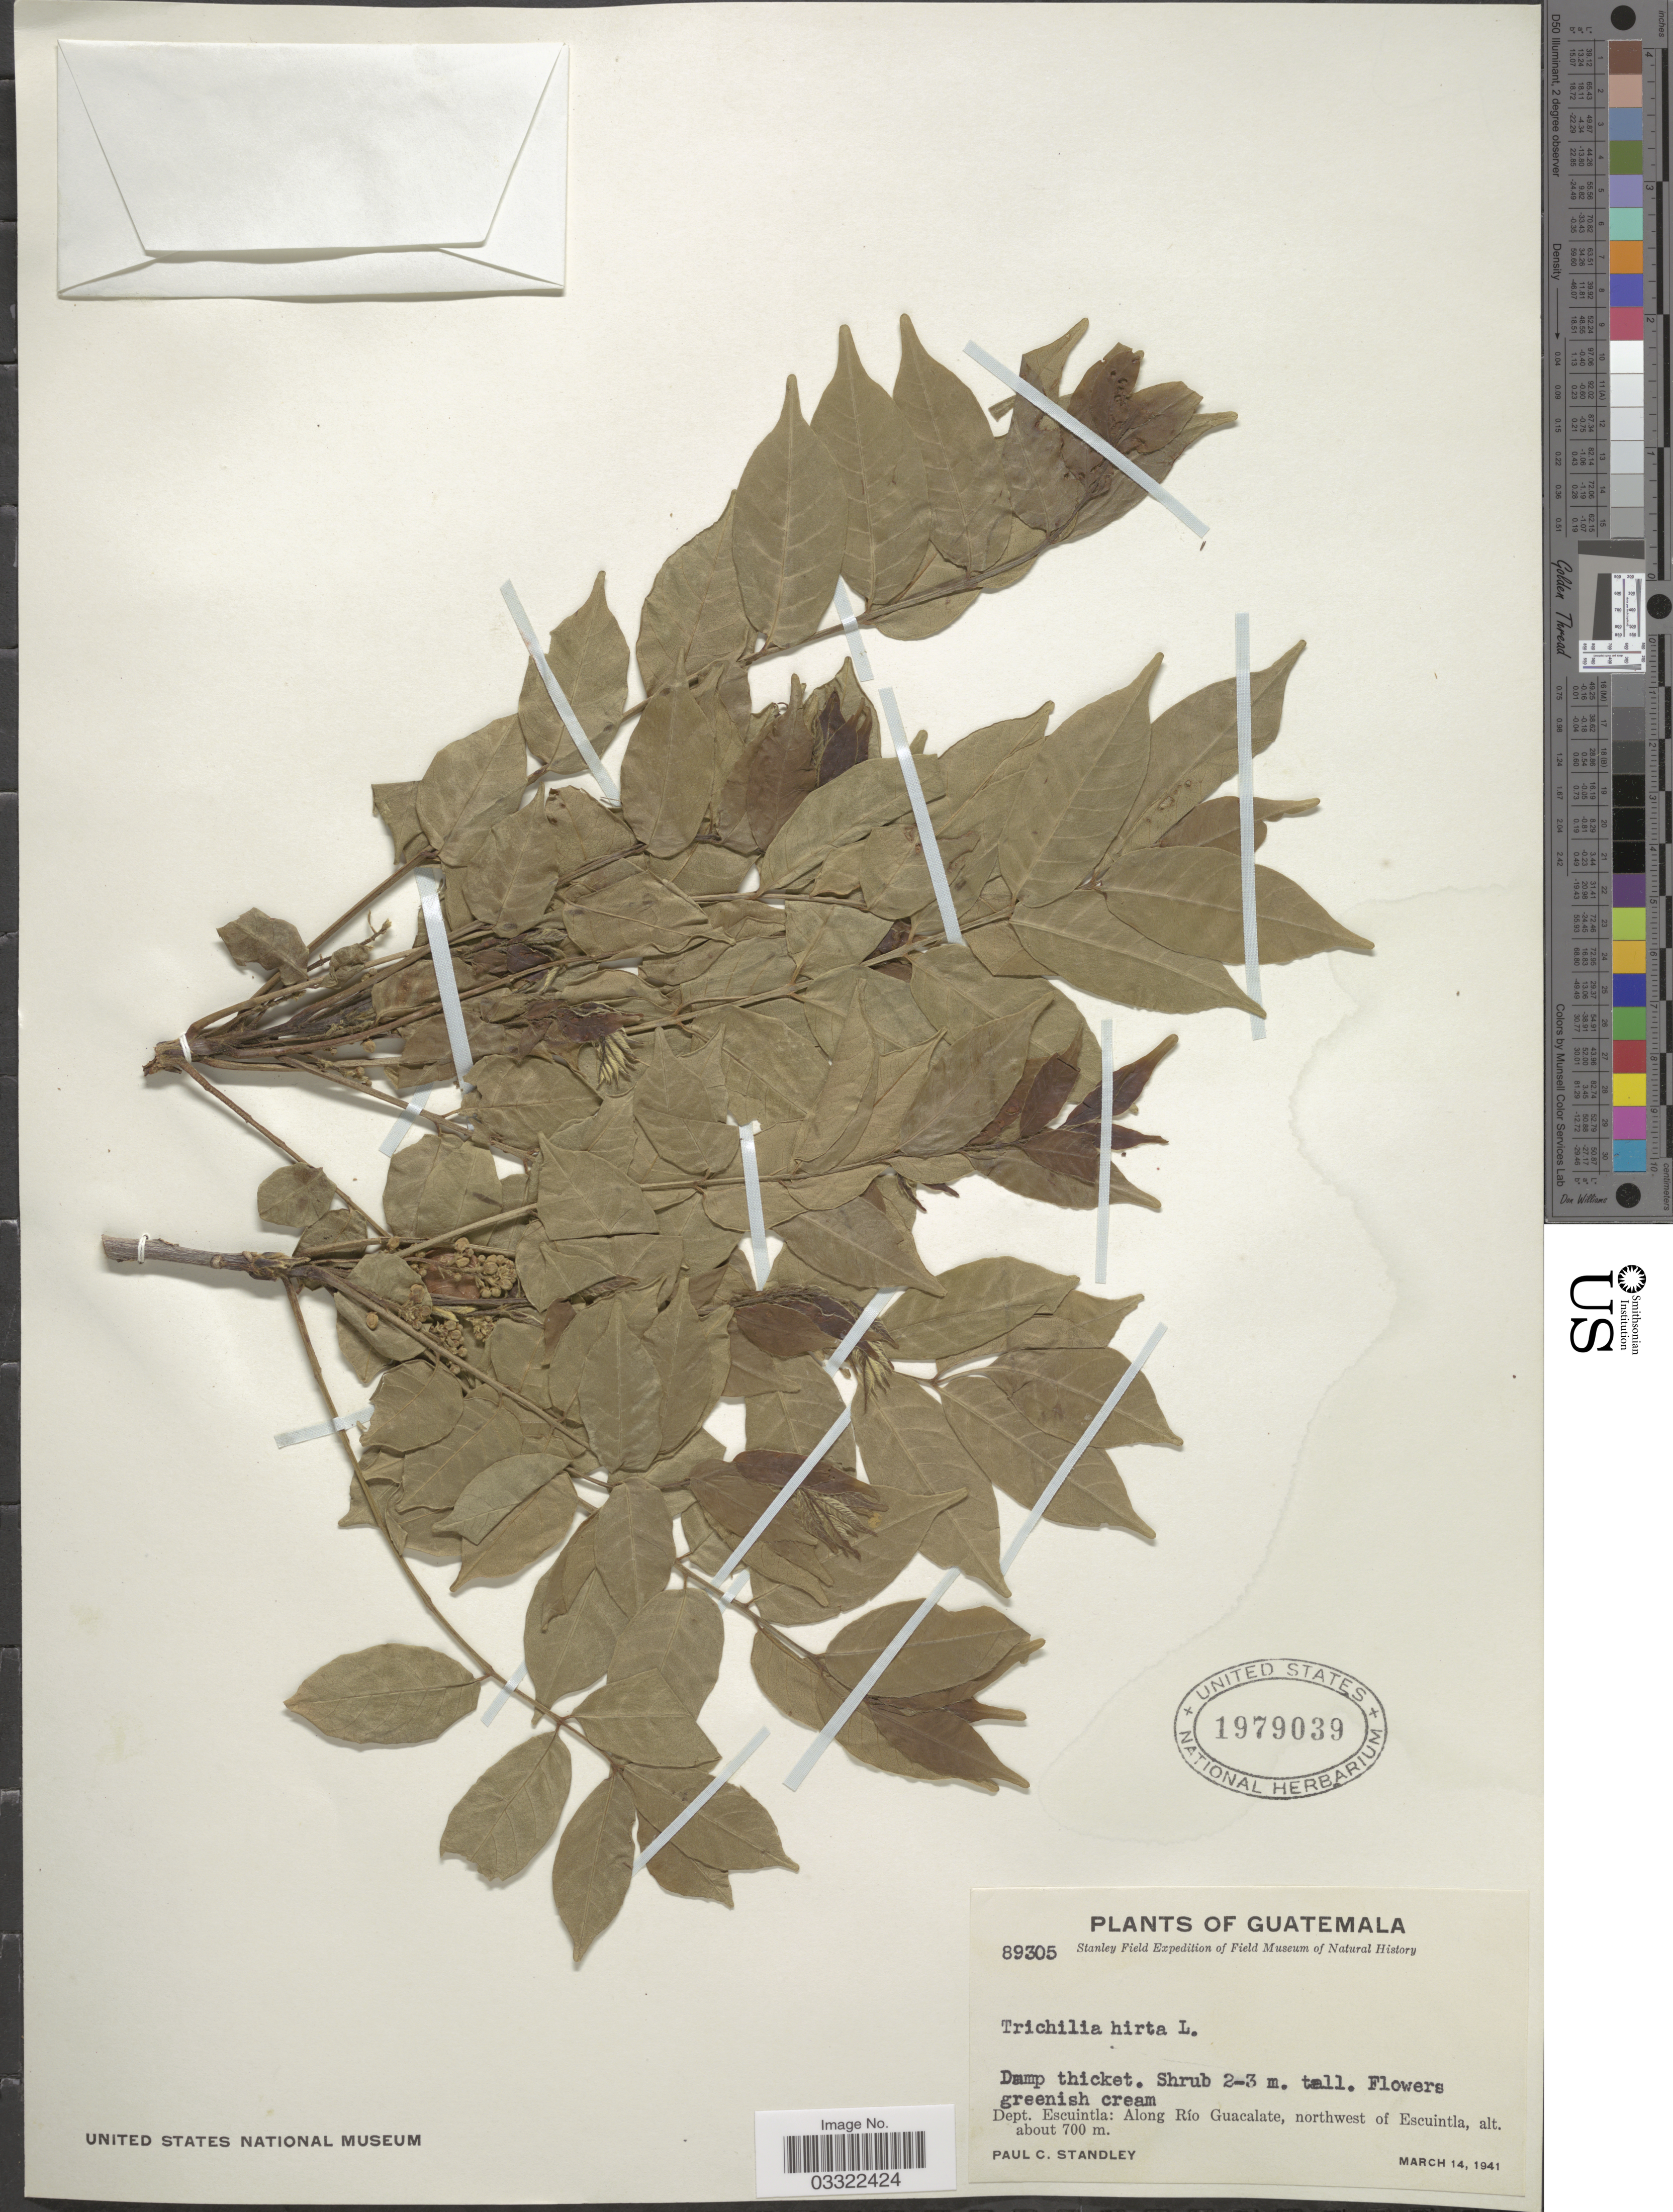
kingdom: Plantae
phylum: Tracheophyta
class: Magnoliopsida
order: Sapindales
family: Meliaceae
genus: Trichilia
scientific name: Trichilia hirta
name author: L.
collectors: P. C. Standley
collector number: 89305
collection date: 1941-03-14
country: Guatemala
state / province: Escuintla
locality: Dept. Escuintla: Along Río Guacalate, northwestof Escuintla.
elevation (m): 700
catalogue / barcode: US 1979039